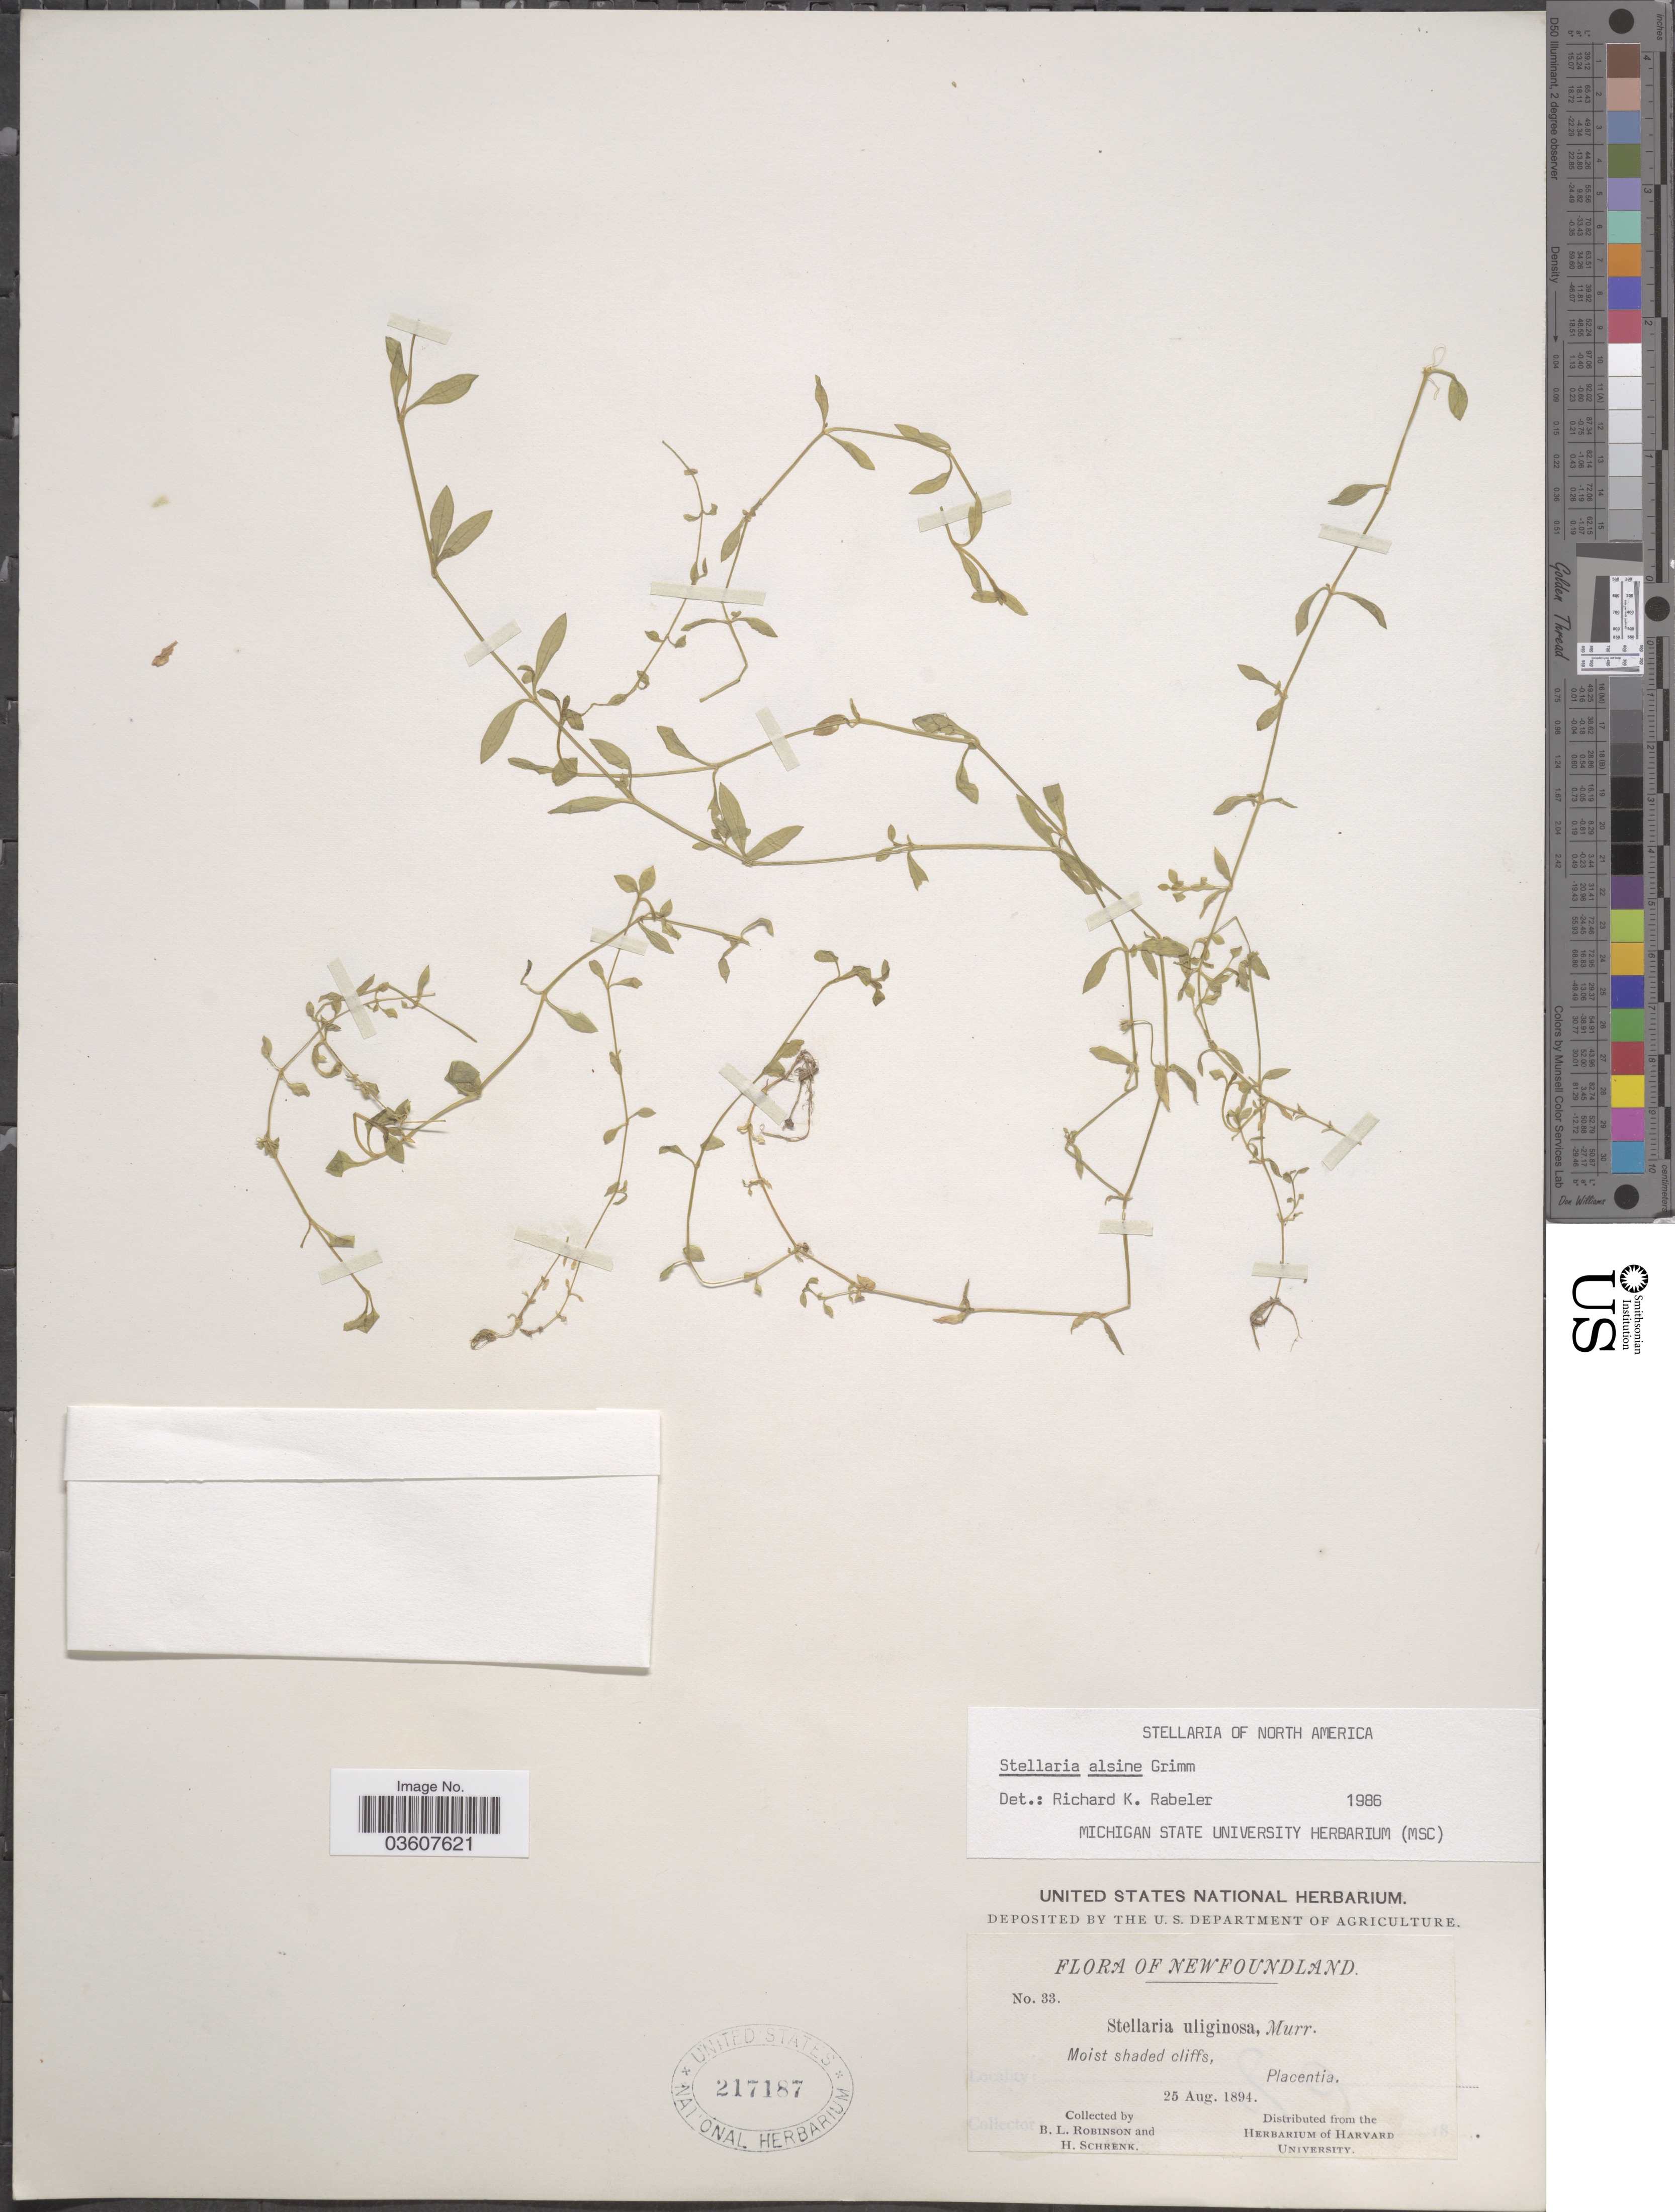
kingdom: Plantae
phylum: Tracheophyta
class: Magnoliopsida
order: Caryophyllales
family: Caryophyllaceae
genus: Stellaria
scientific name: Stellaria alsine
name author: Grimm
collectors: B. L. Robinson & H. Schrenk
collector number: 33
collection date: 1894-08-25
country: Canada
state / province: Newfoundland and Labrador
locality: Placentia.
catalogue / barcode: US 217187